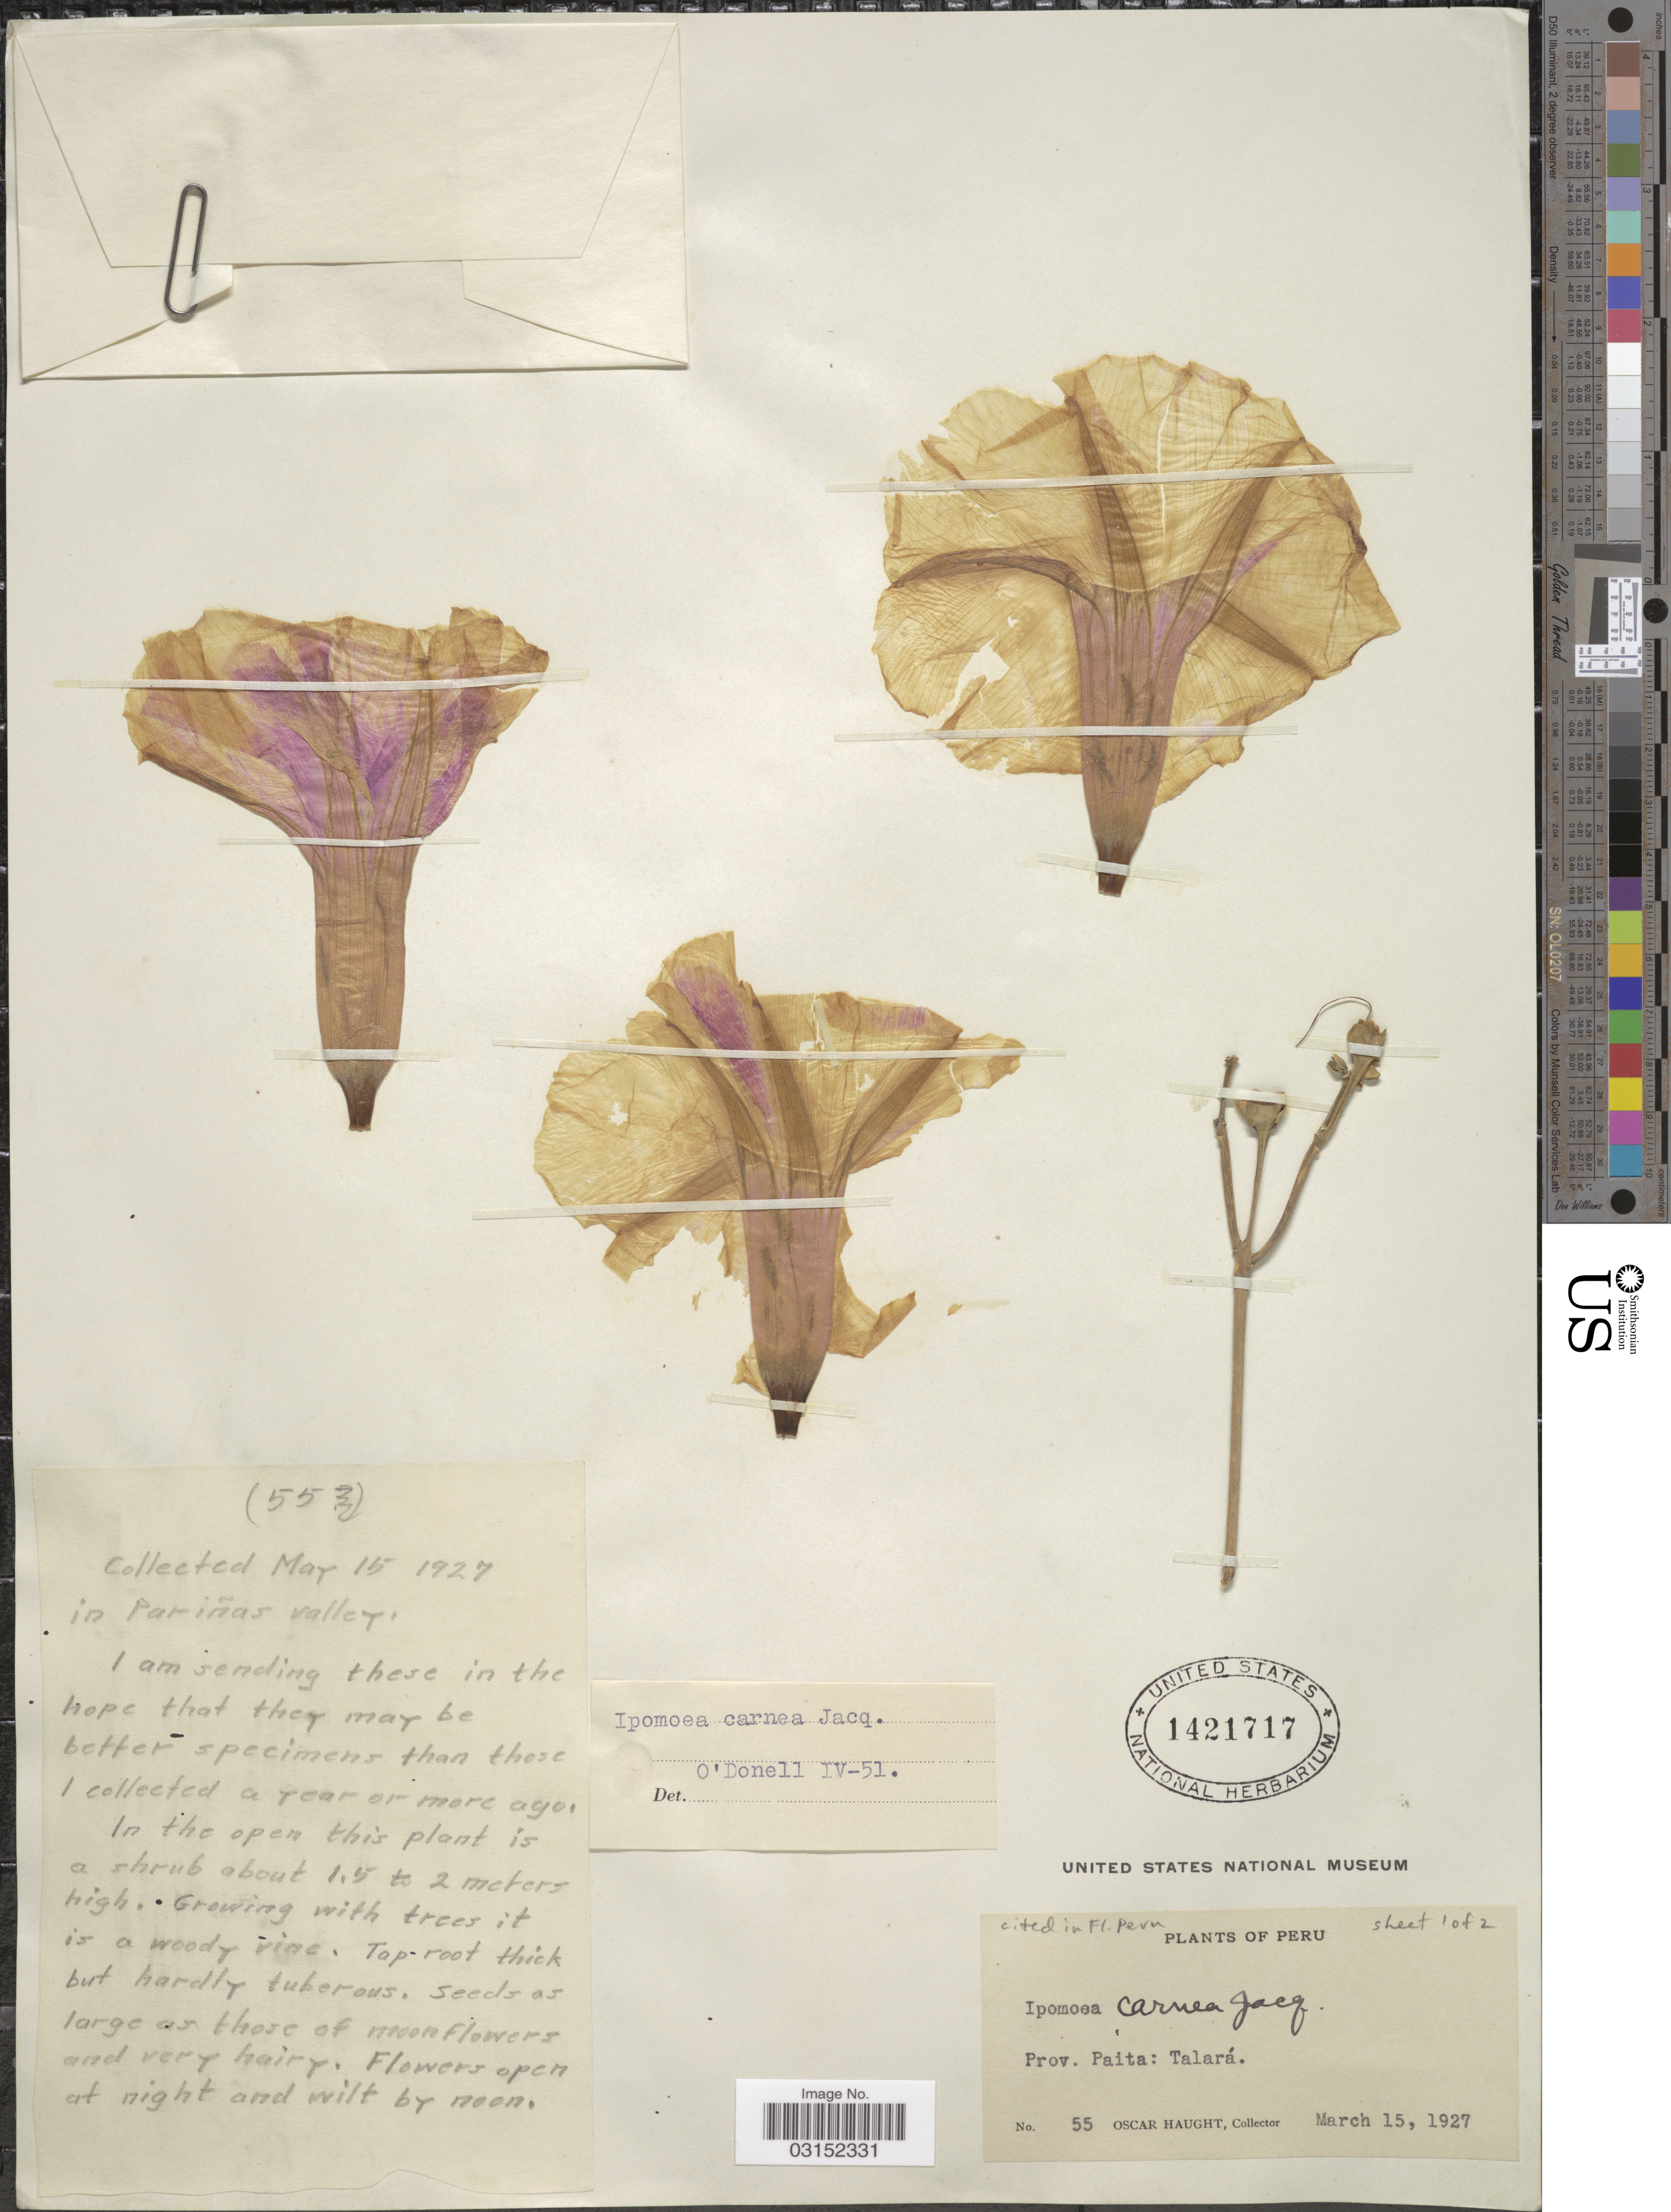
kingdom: Plantae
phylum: Tracheophyta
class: Magnoliopsida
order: Solanales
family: Convolvulaceae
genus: Ipomoea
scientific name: Ipomoea carnea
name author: Jacq.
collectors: O. Haught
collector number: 55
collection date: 1927-03-15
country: Peru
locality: Prov. Paita: Talará, in Pariñas valley.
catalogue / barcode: US 1421717